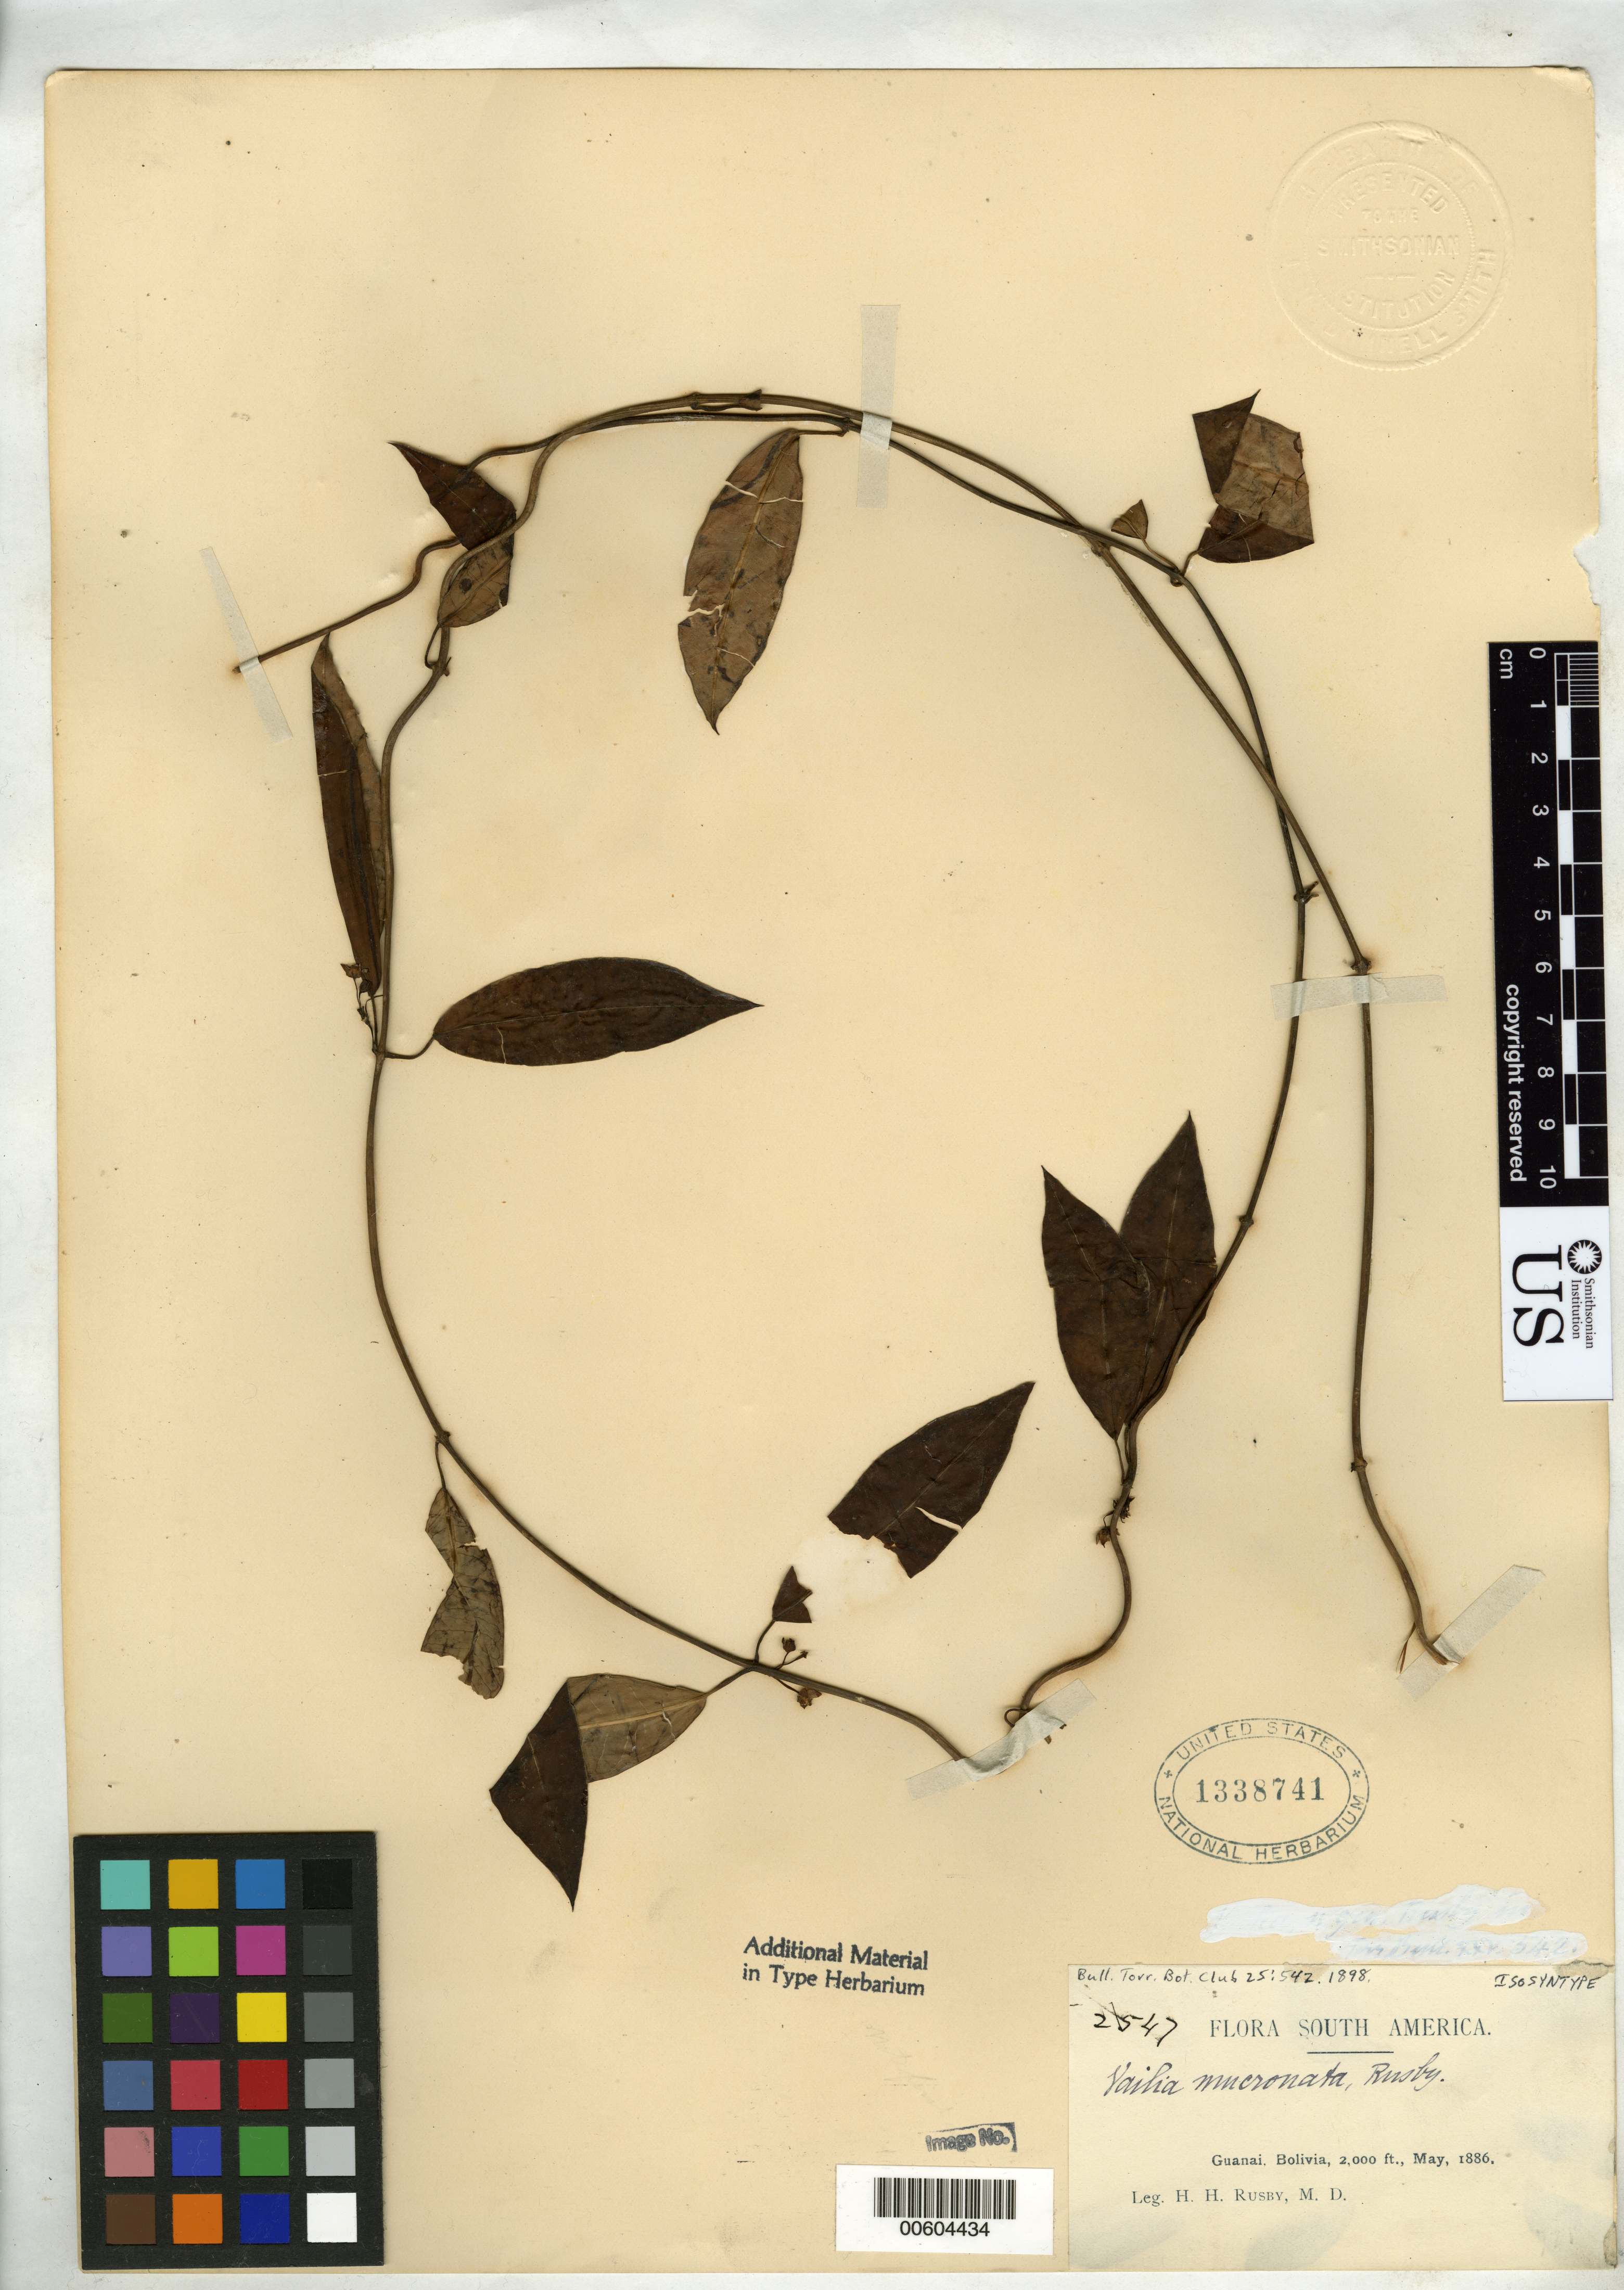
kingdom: Plantae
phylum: Tracheophyta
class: Magnoliopsida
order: Gentianales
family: Apocynaceae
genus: Vailia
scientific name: Vailia mucronata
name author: Rusby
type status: Isosyntype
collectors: M. Bang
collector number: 2547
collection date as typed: May 1886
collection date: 1886-05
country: Bolivia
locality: Guanai.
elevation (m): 610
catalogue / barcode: US 1338741